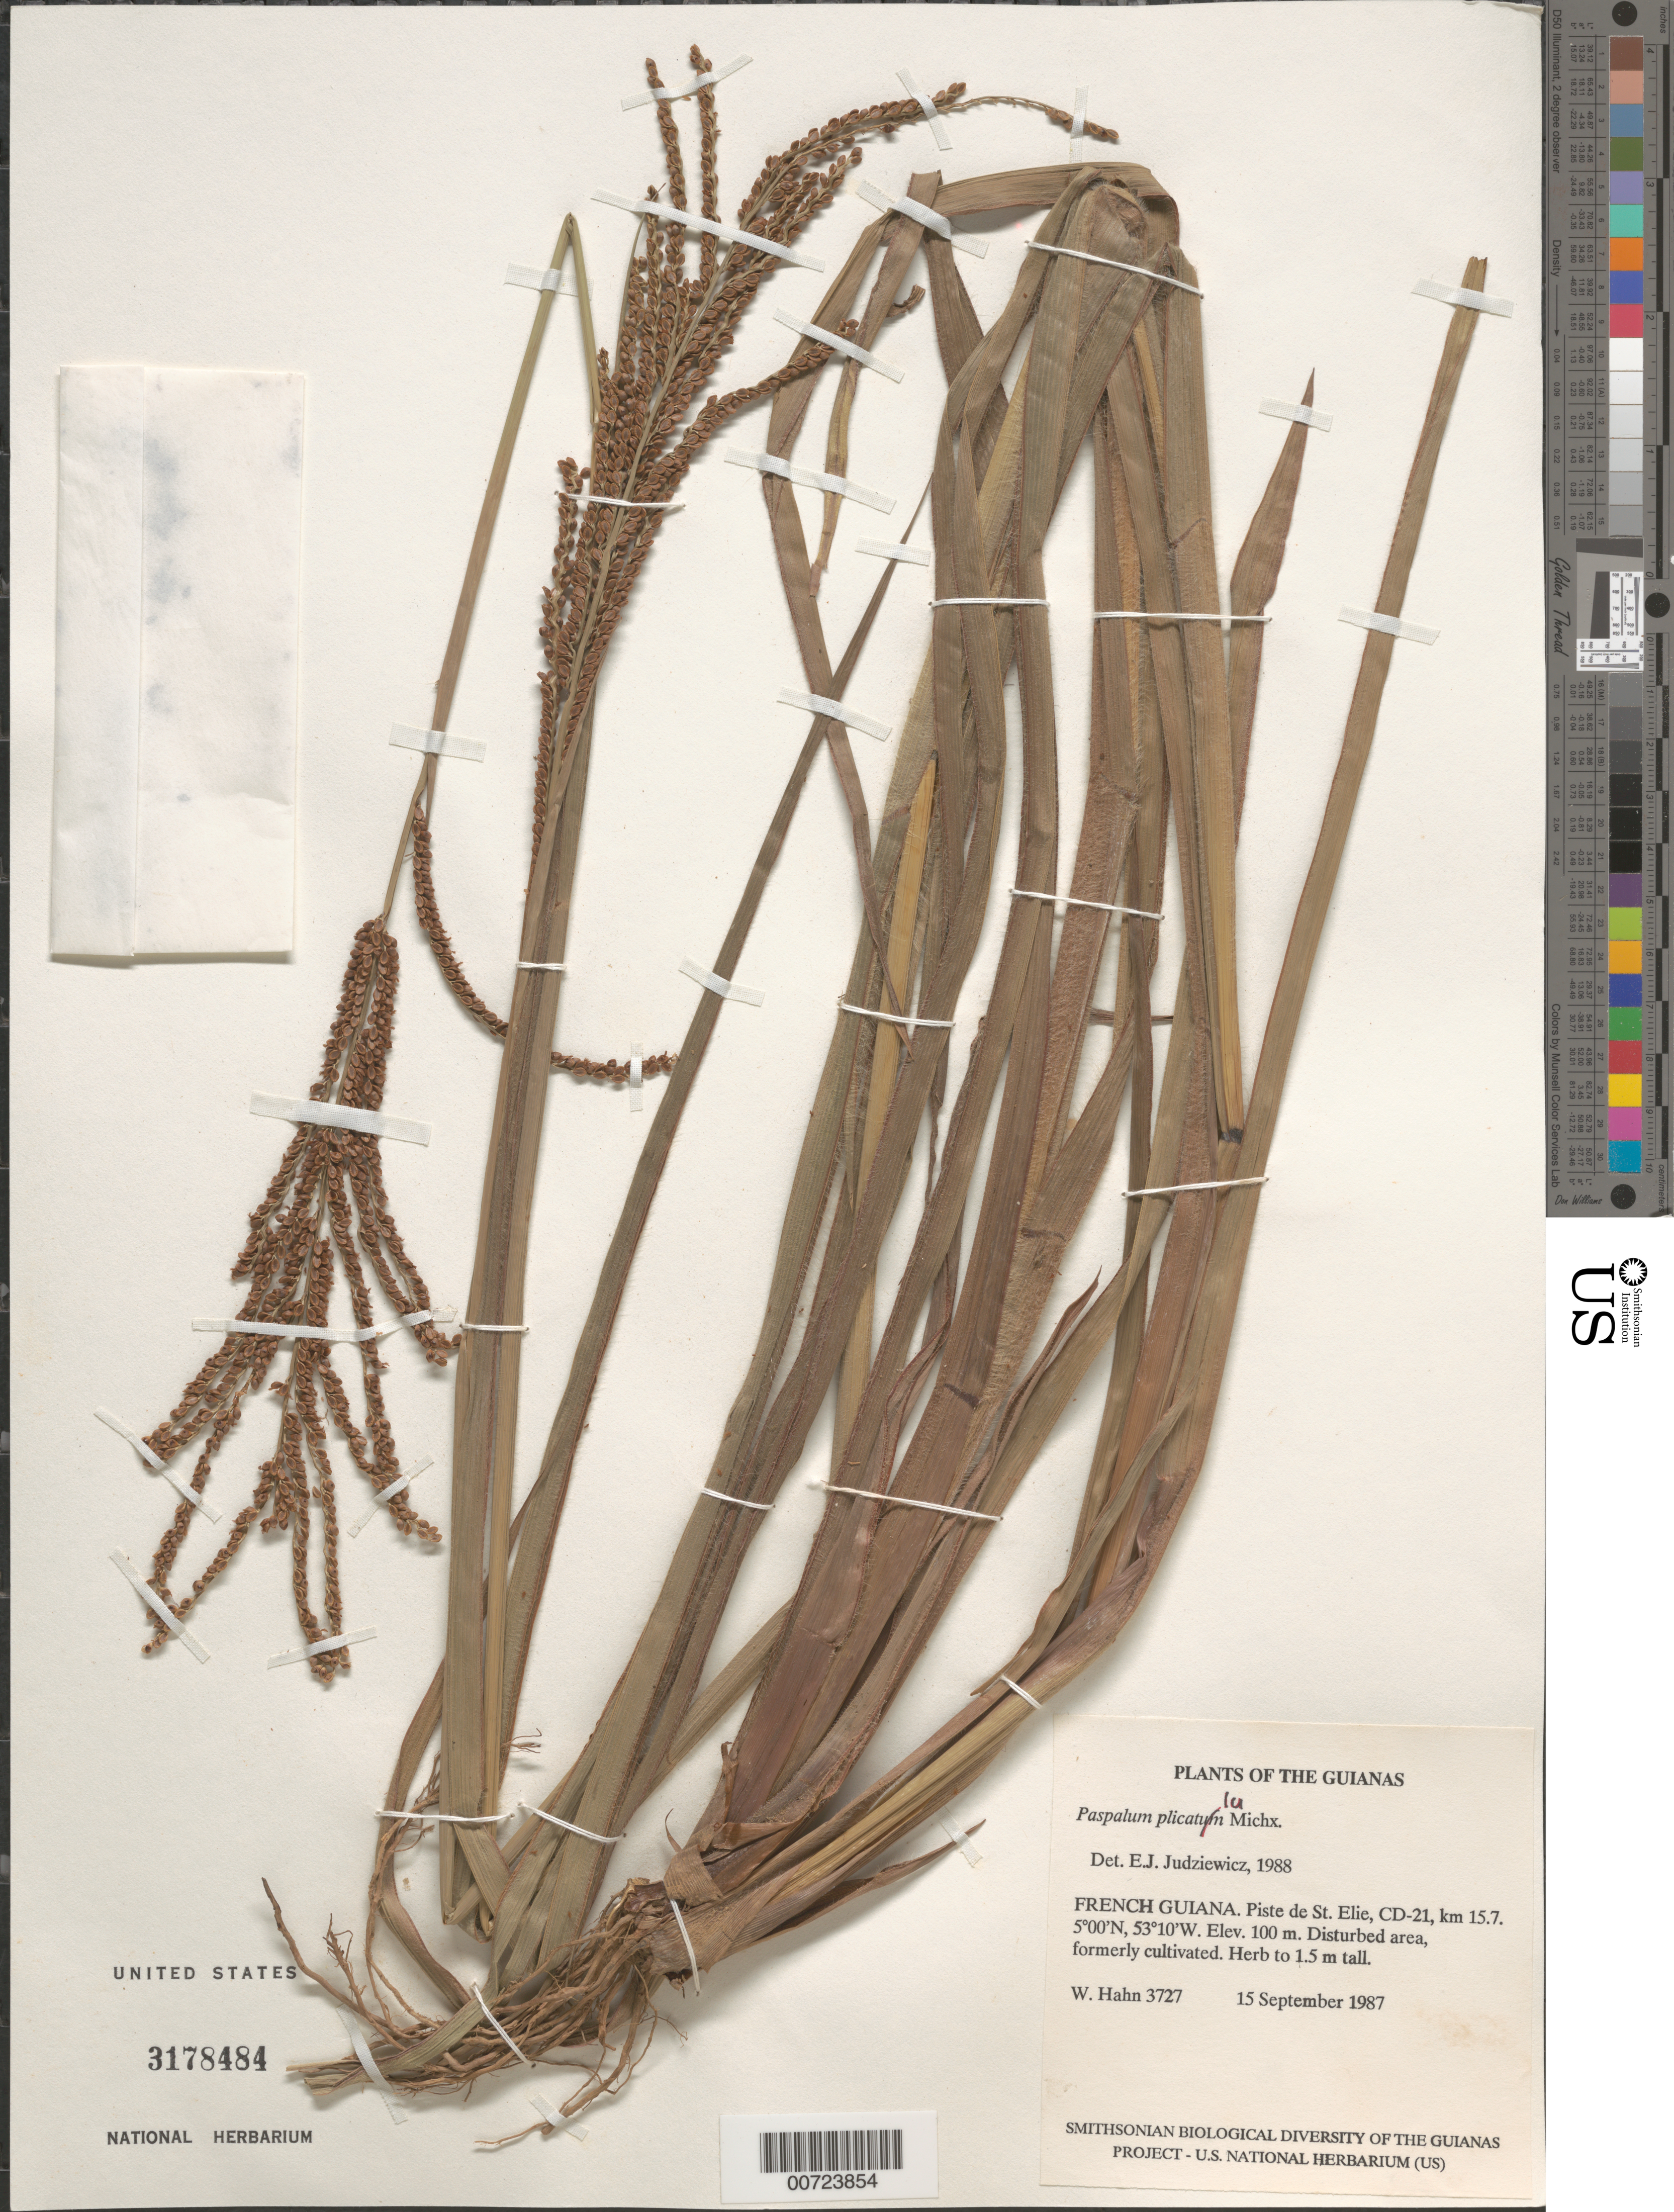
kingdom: Plantae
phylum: Tracheophyta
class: Liliopsida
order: Poales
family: Poaceae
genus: Paspalum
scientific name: Paspalum plicatulum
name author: Michx.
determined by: Judziewicz, E. J.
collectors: W. Hahn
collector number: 3727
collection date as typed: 15 September 1987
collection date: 1987-09-15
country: French Guiana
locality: Piste de St. Elie, CD-21, km 15.7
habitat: Disturbed area, formerly cultivated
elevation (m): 100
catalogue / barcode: US 3178484